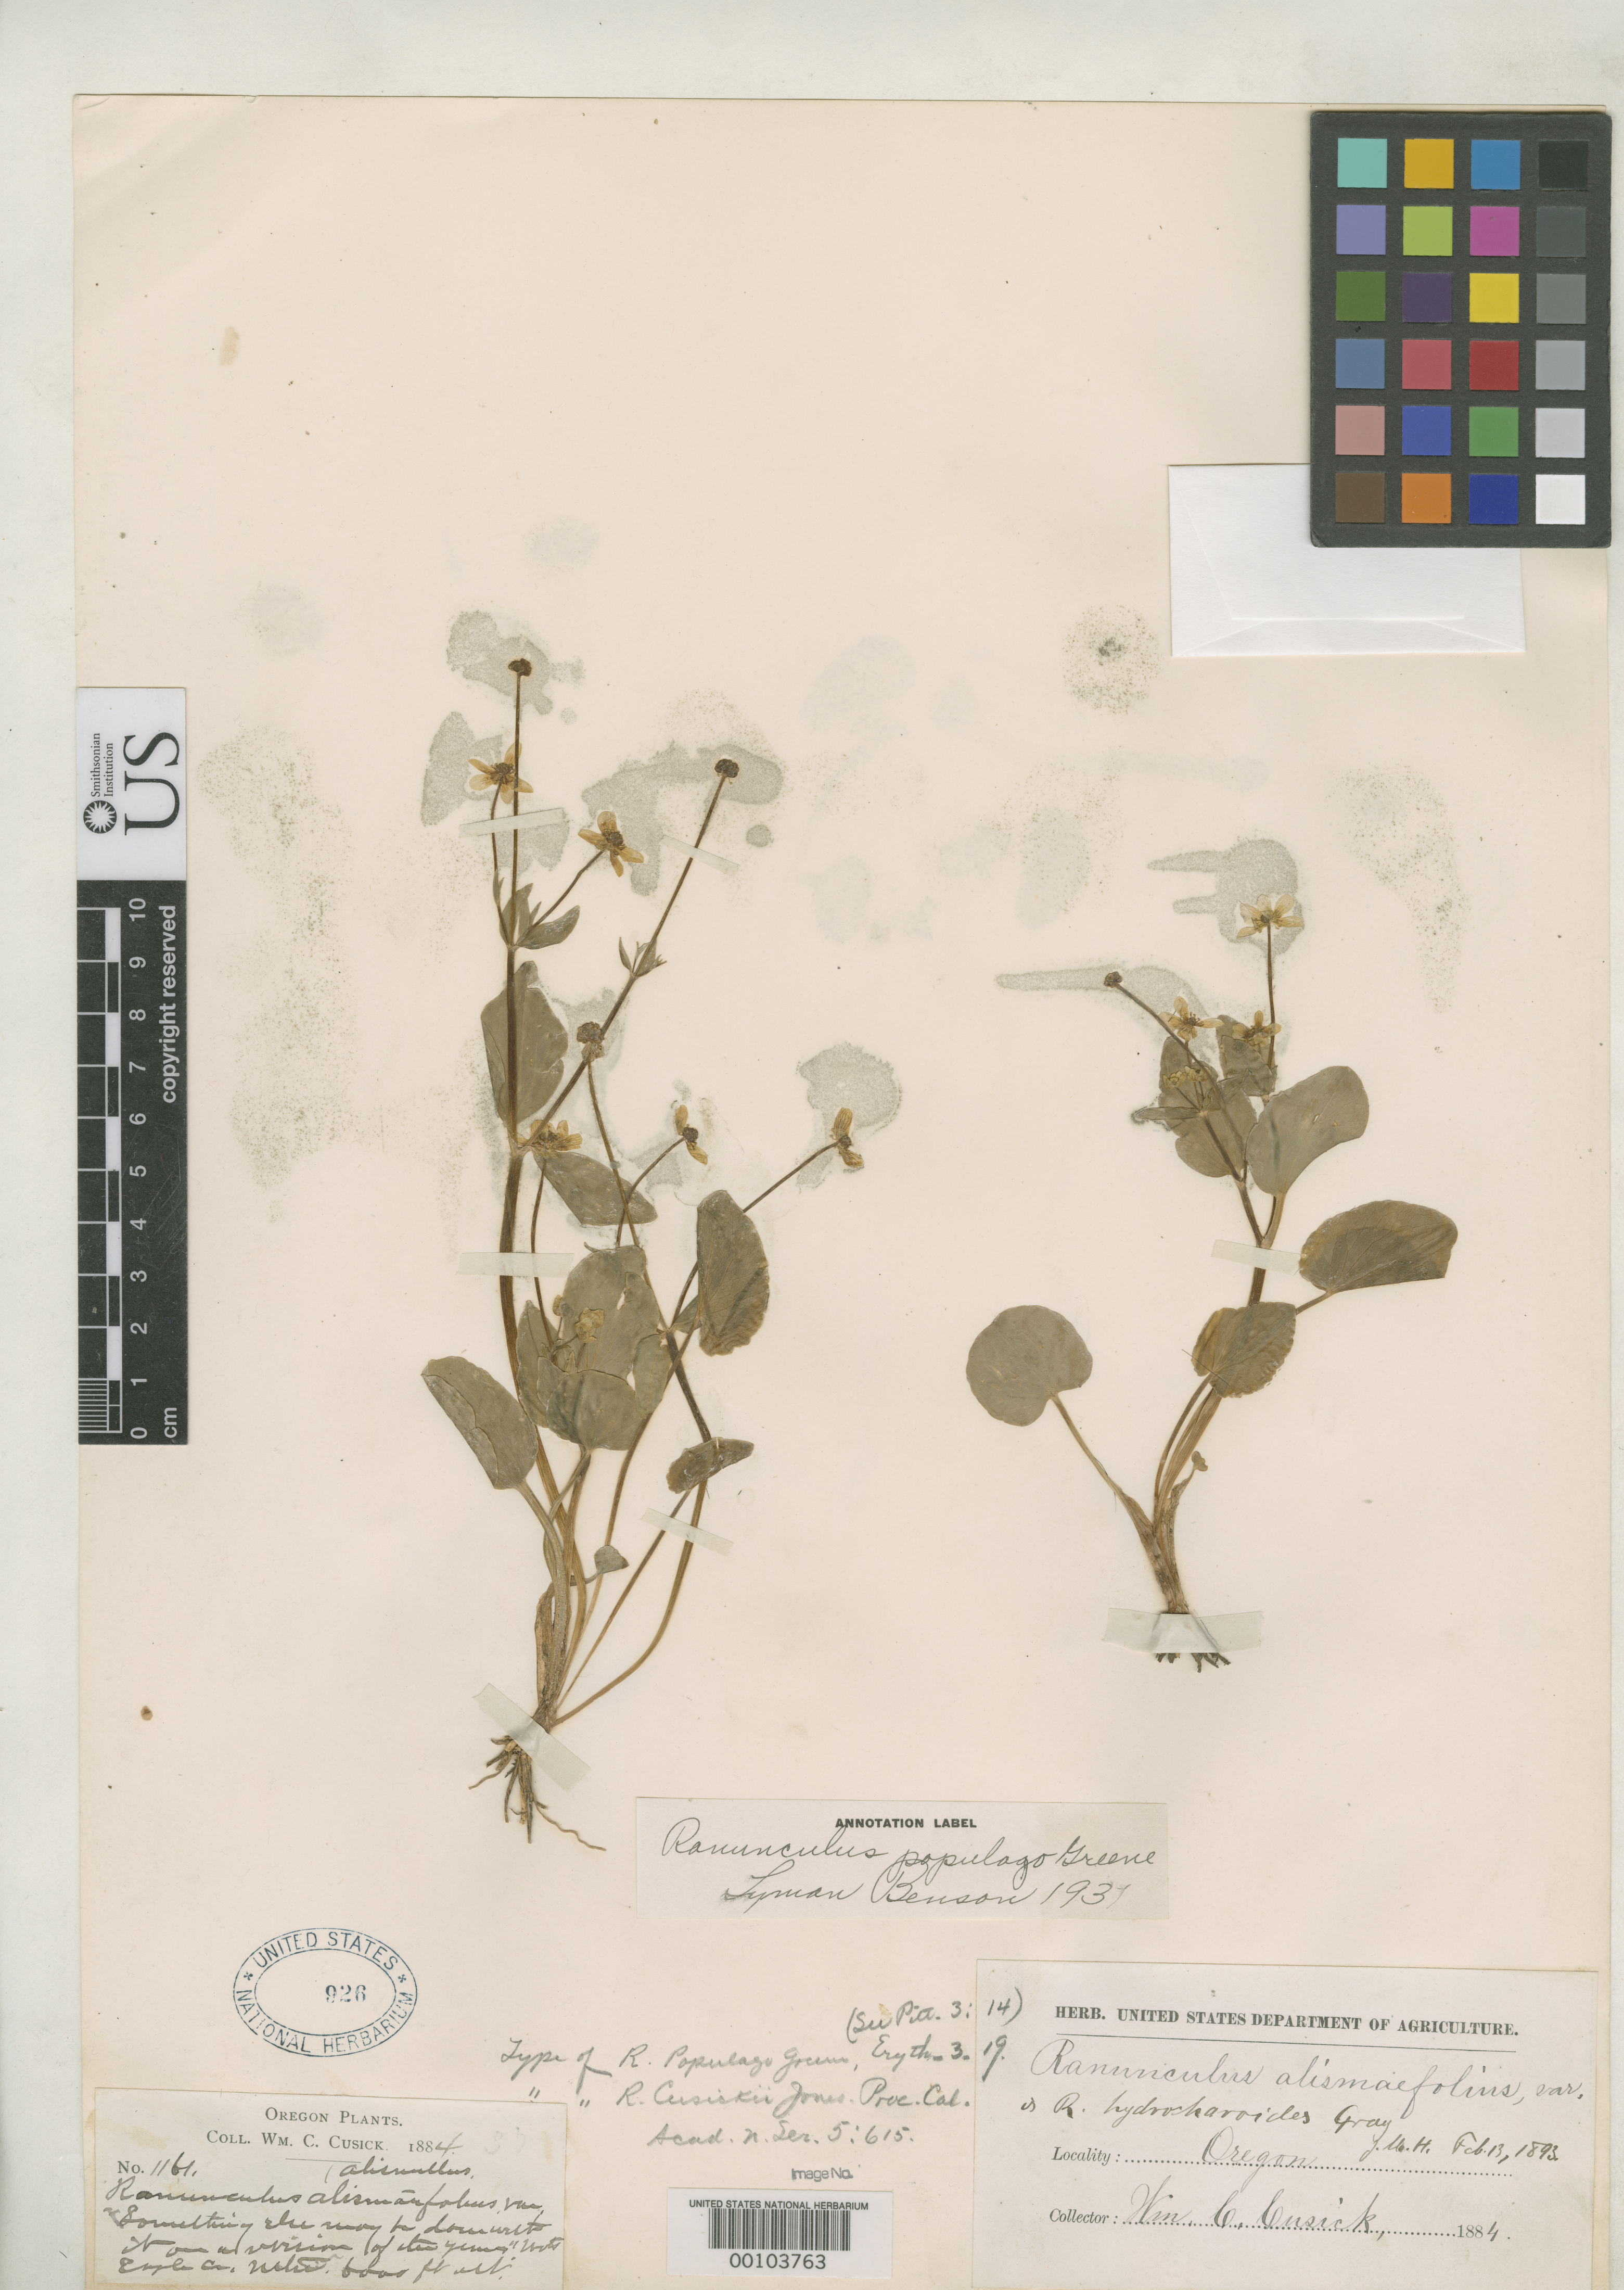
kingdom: Plantae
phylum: Tracheophyta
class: Magnoliopsida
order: Ranunculales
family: Ranunculaceae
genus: Ranunculus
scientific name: Ranunculus populago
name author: Greene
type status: Type Collection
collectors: W. C. Cusick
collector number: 1161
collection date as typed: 1884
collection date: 1884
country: United States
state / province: Oregon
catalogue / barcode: US 926